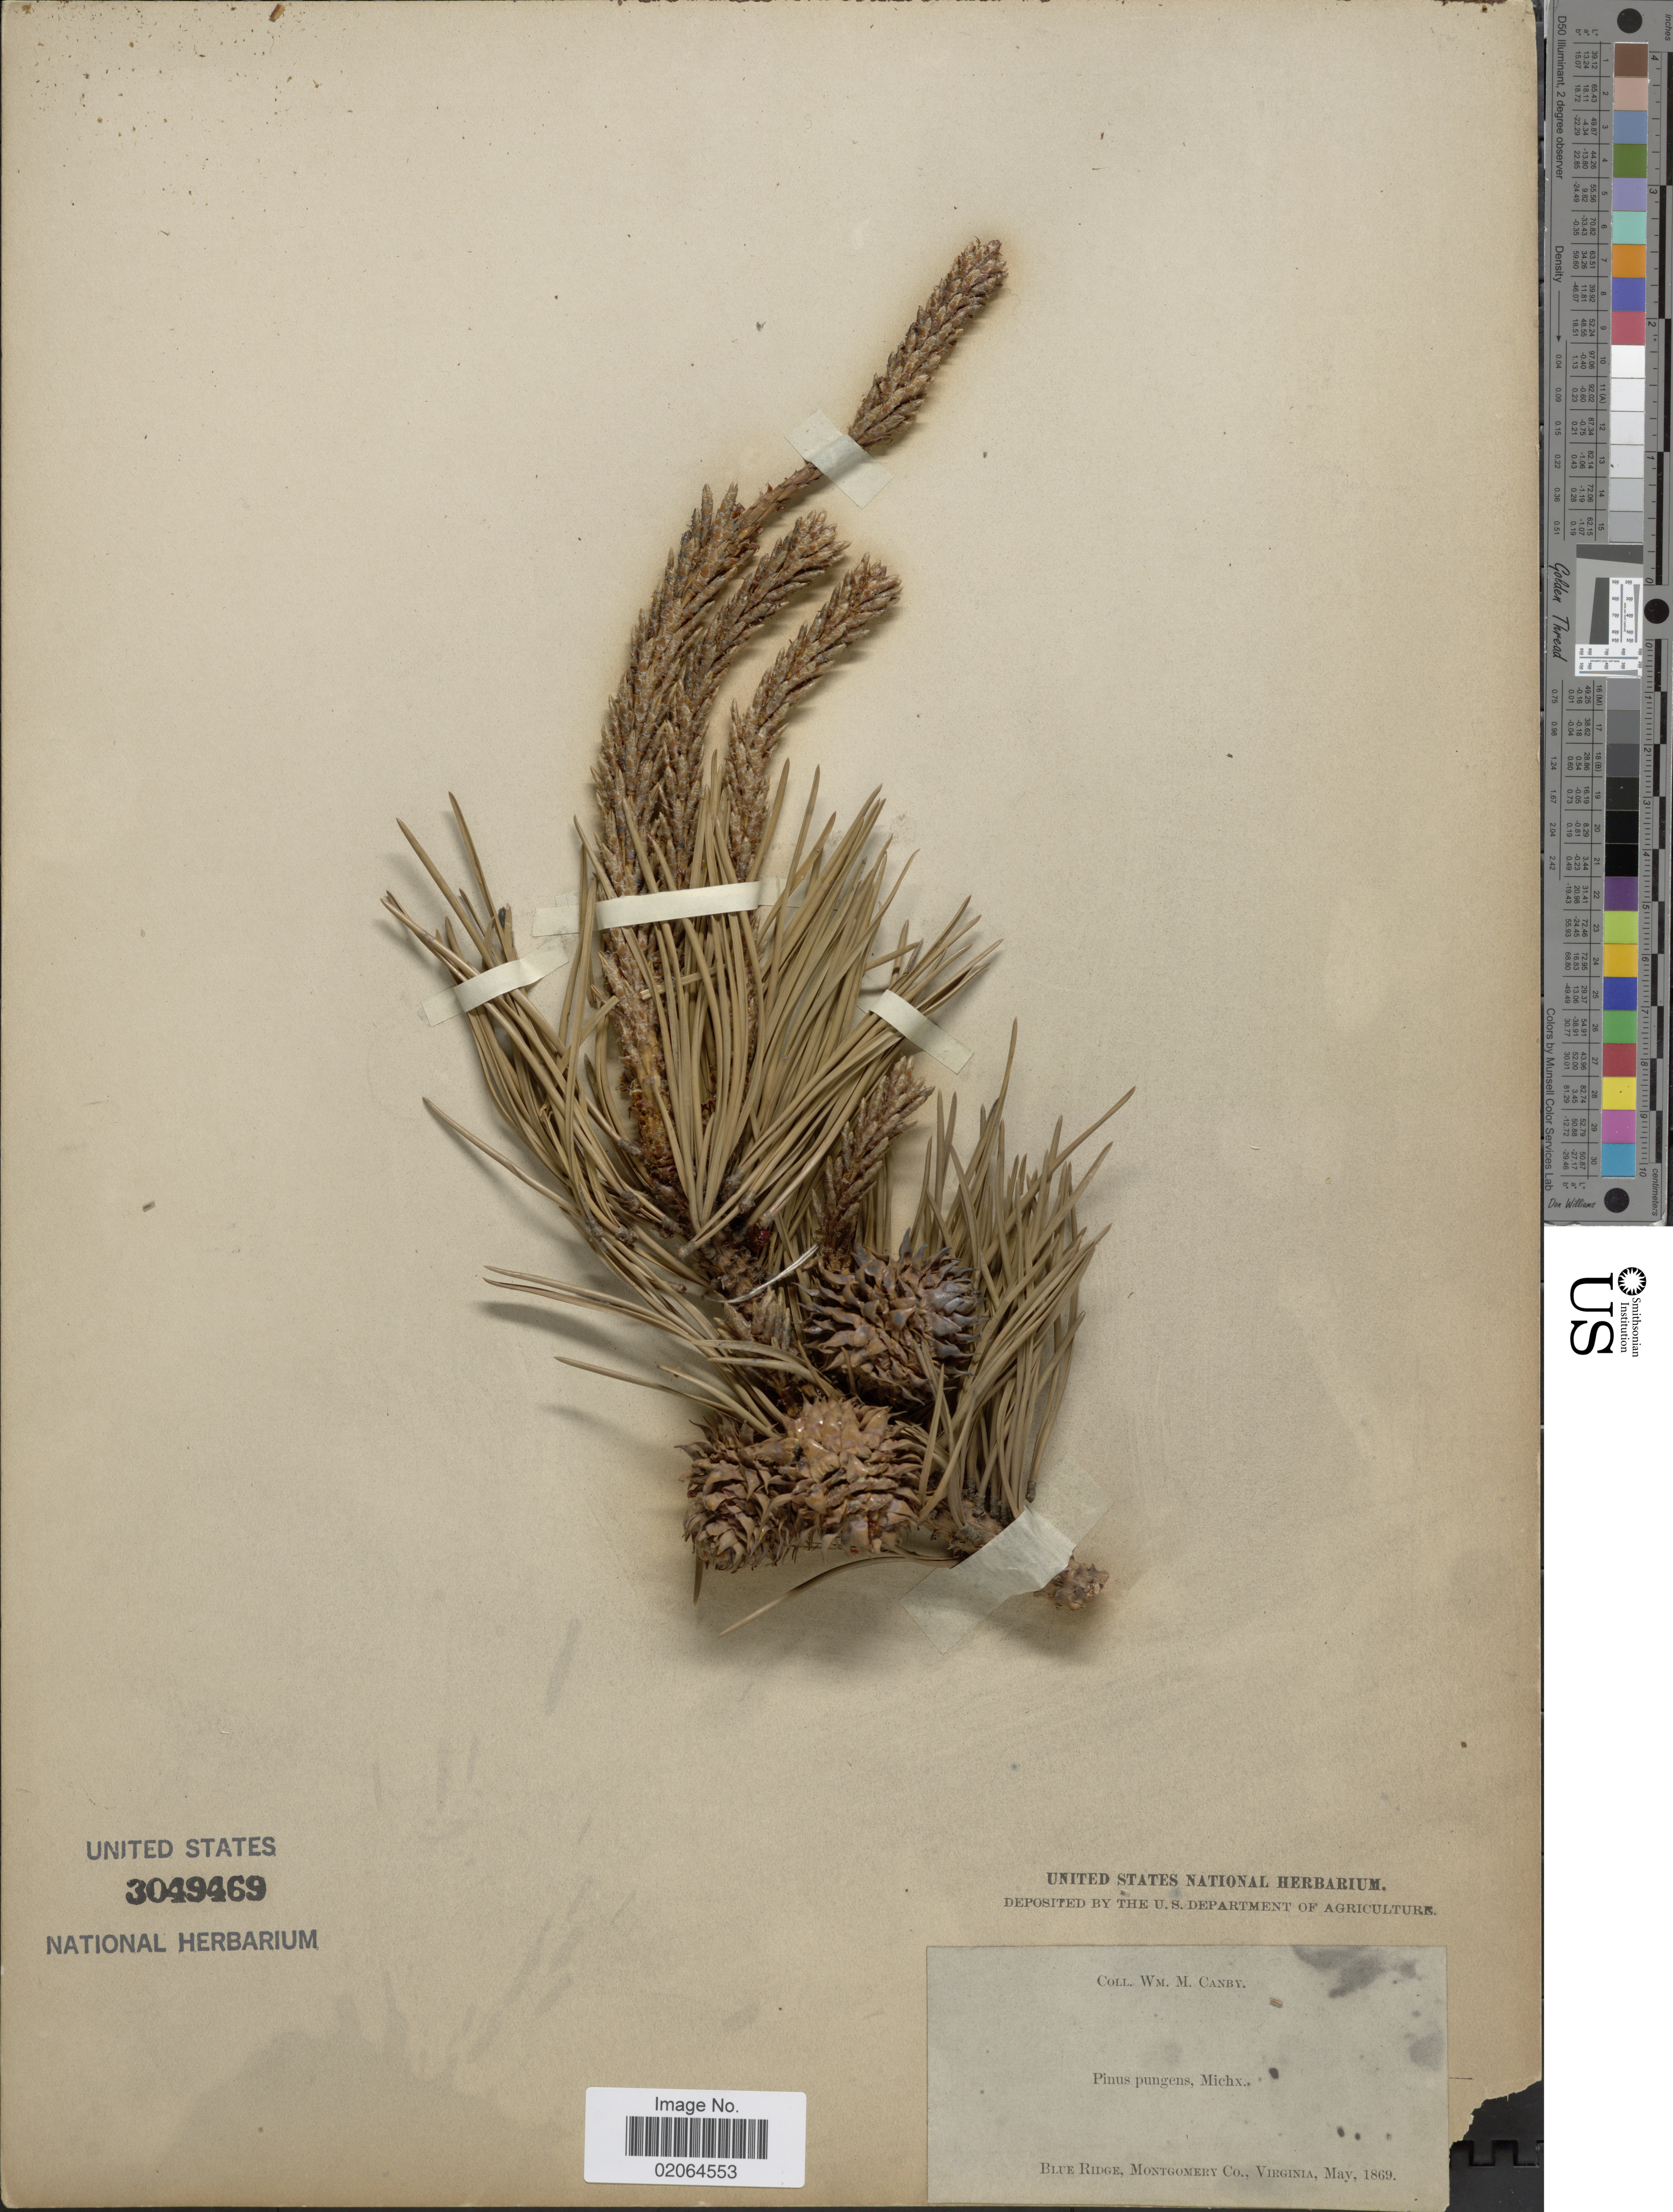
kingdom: Plantae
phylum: Tracheophyta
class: Pinopsida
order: Pinales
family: Pinaceae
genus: Pinus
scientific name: Pinus pungens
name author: Lamb.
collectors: W. M. Canby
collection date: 1869-05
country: United States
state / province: Virginia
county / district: Montgomery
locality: Blue Ridge,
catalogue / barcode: US 3049469